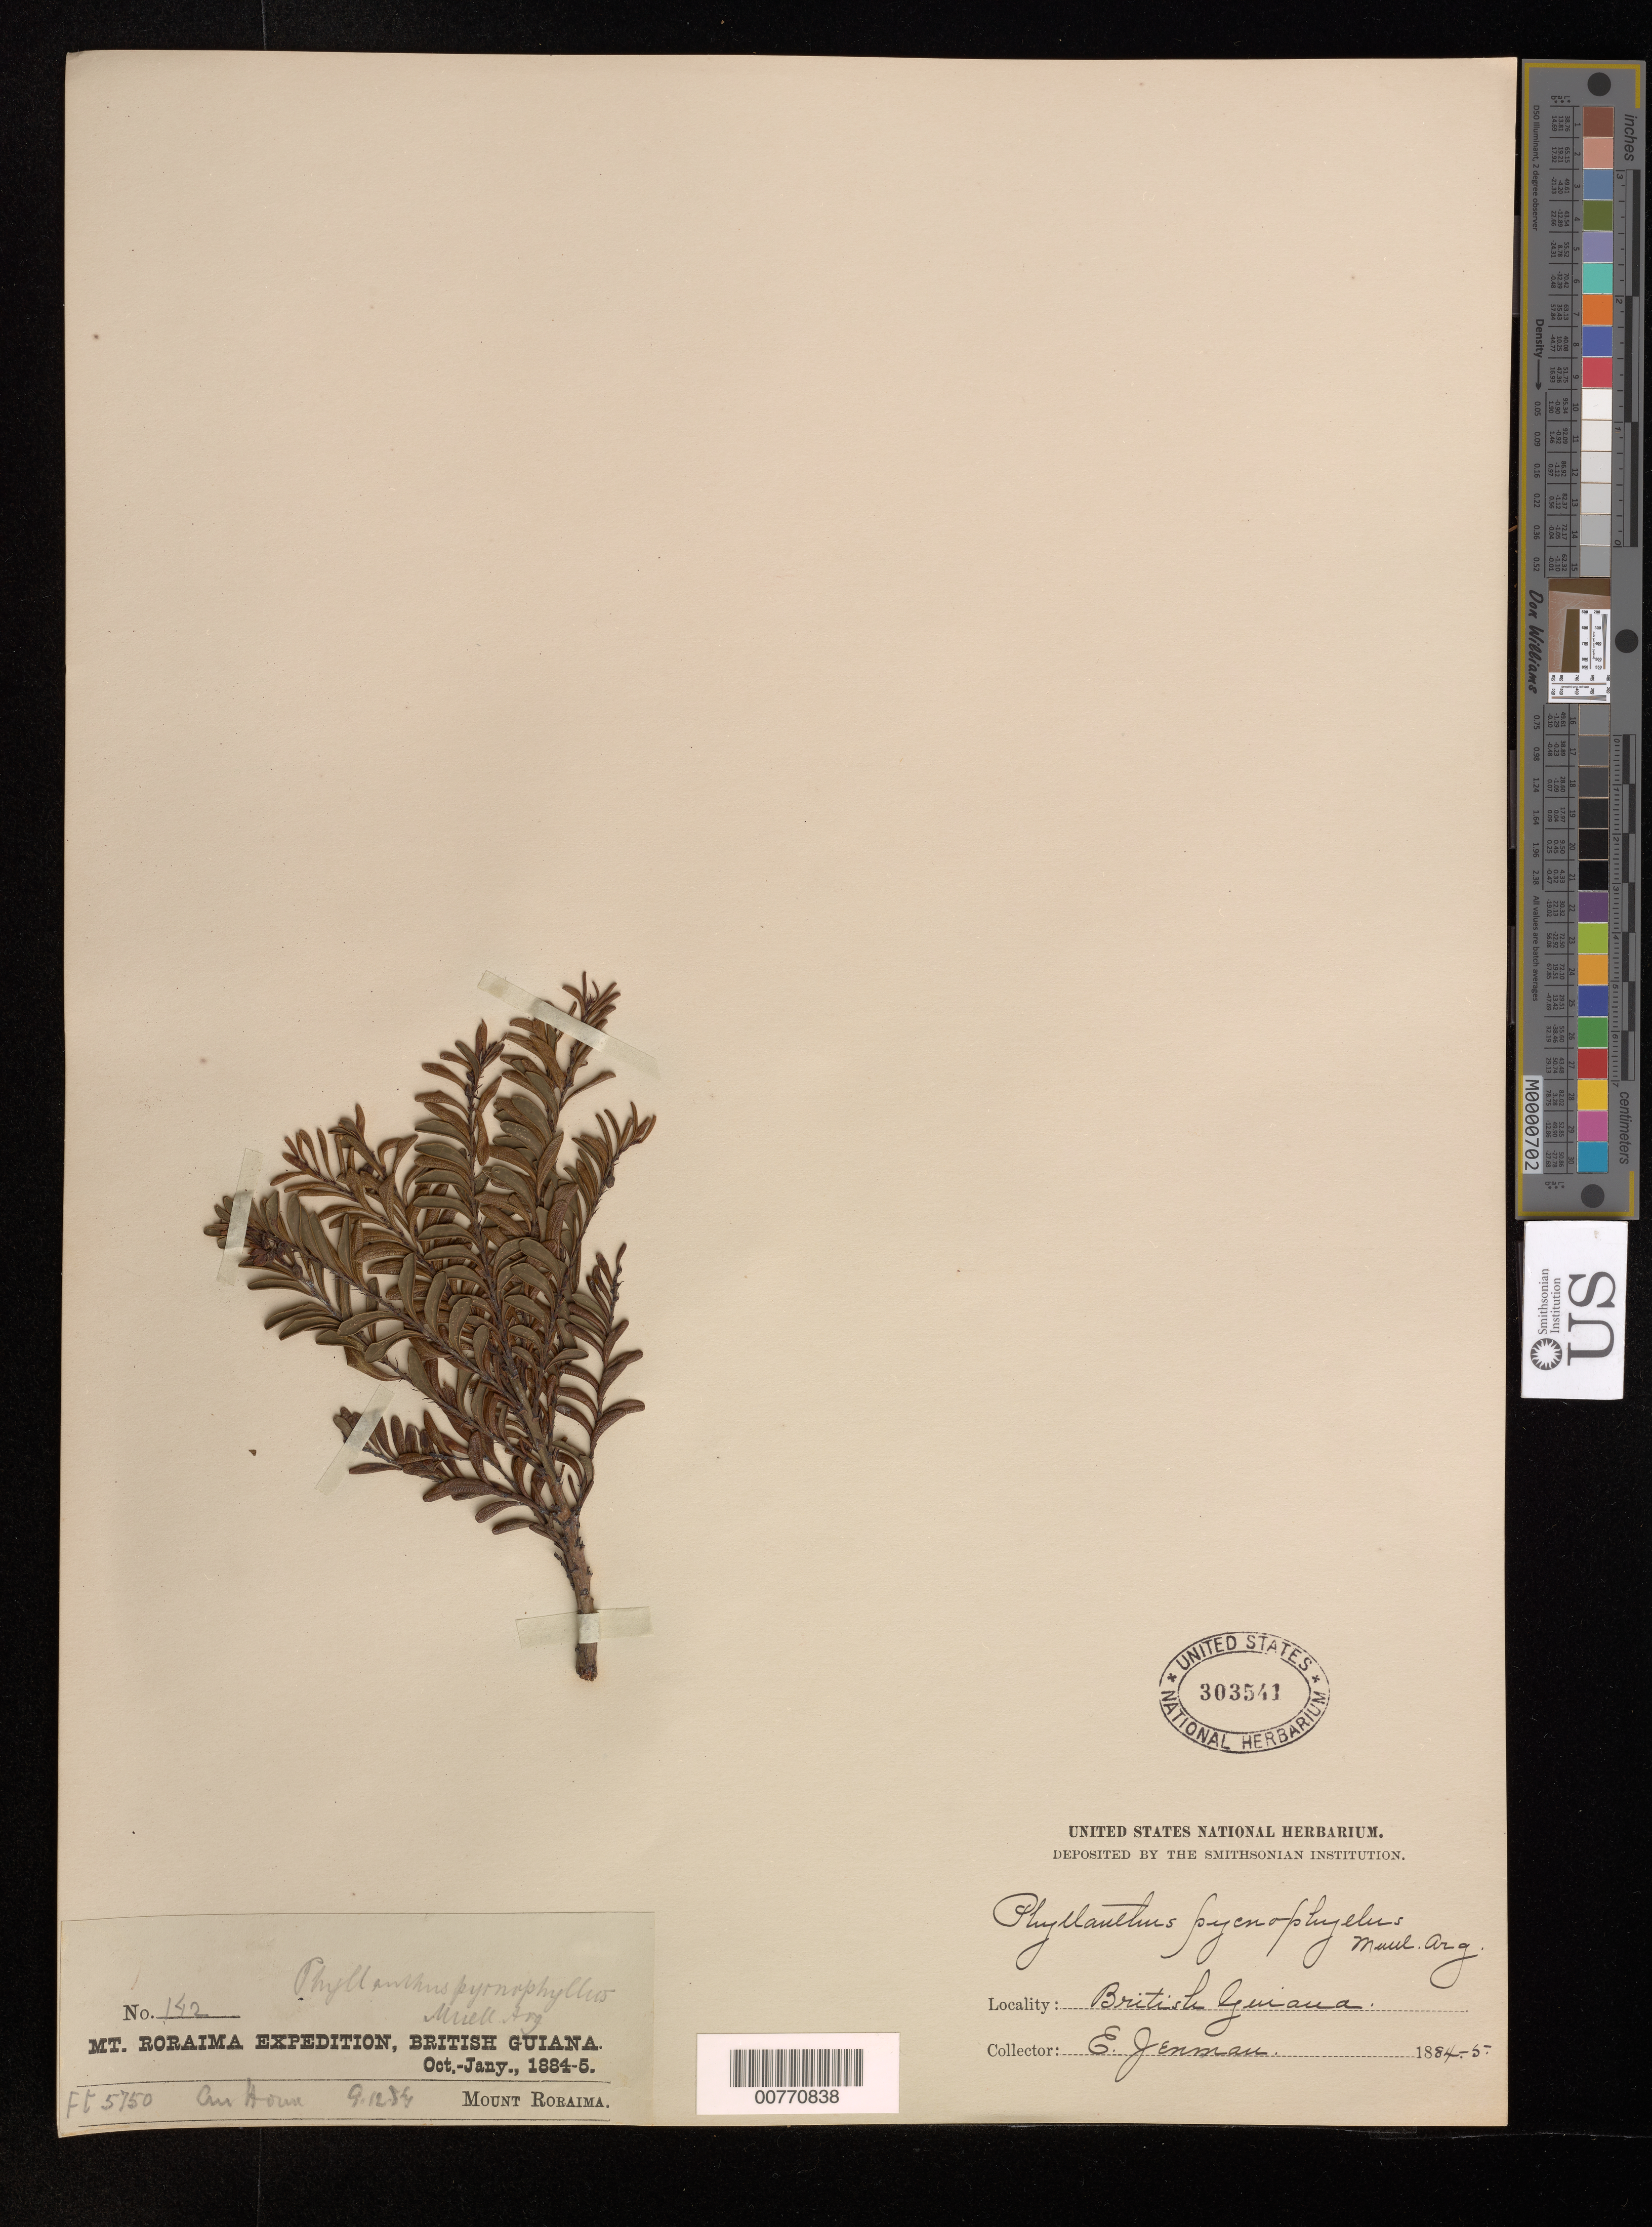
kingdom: Plantae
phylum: Tracheophyta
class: Magnoliopsida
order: Malpighiales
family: Phyllanthaceae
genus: Phyllanthus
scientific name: Phyllanthus pycnophyllus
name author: Müll. Arg.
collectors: G. S. Jenman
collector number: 142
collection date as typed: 9 December 1884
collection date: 1884-12-09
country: Guyana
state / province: Cuyuni-Mazaruni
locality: Mt. Roraima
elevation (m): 1753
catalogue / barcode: US 303541